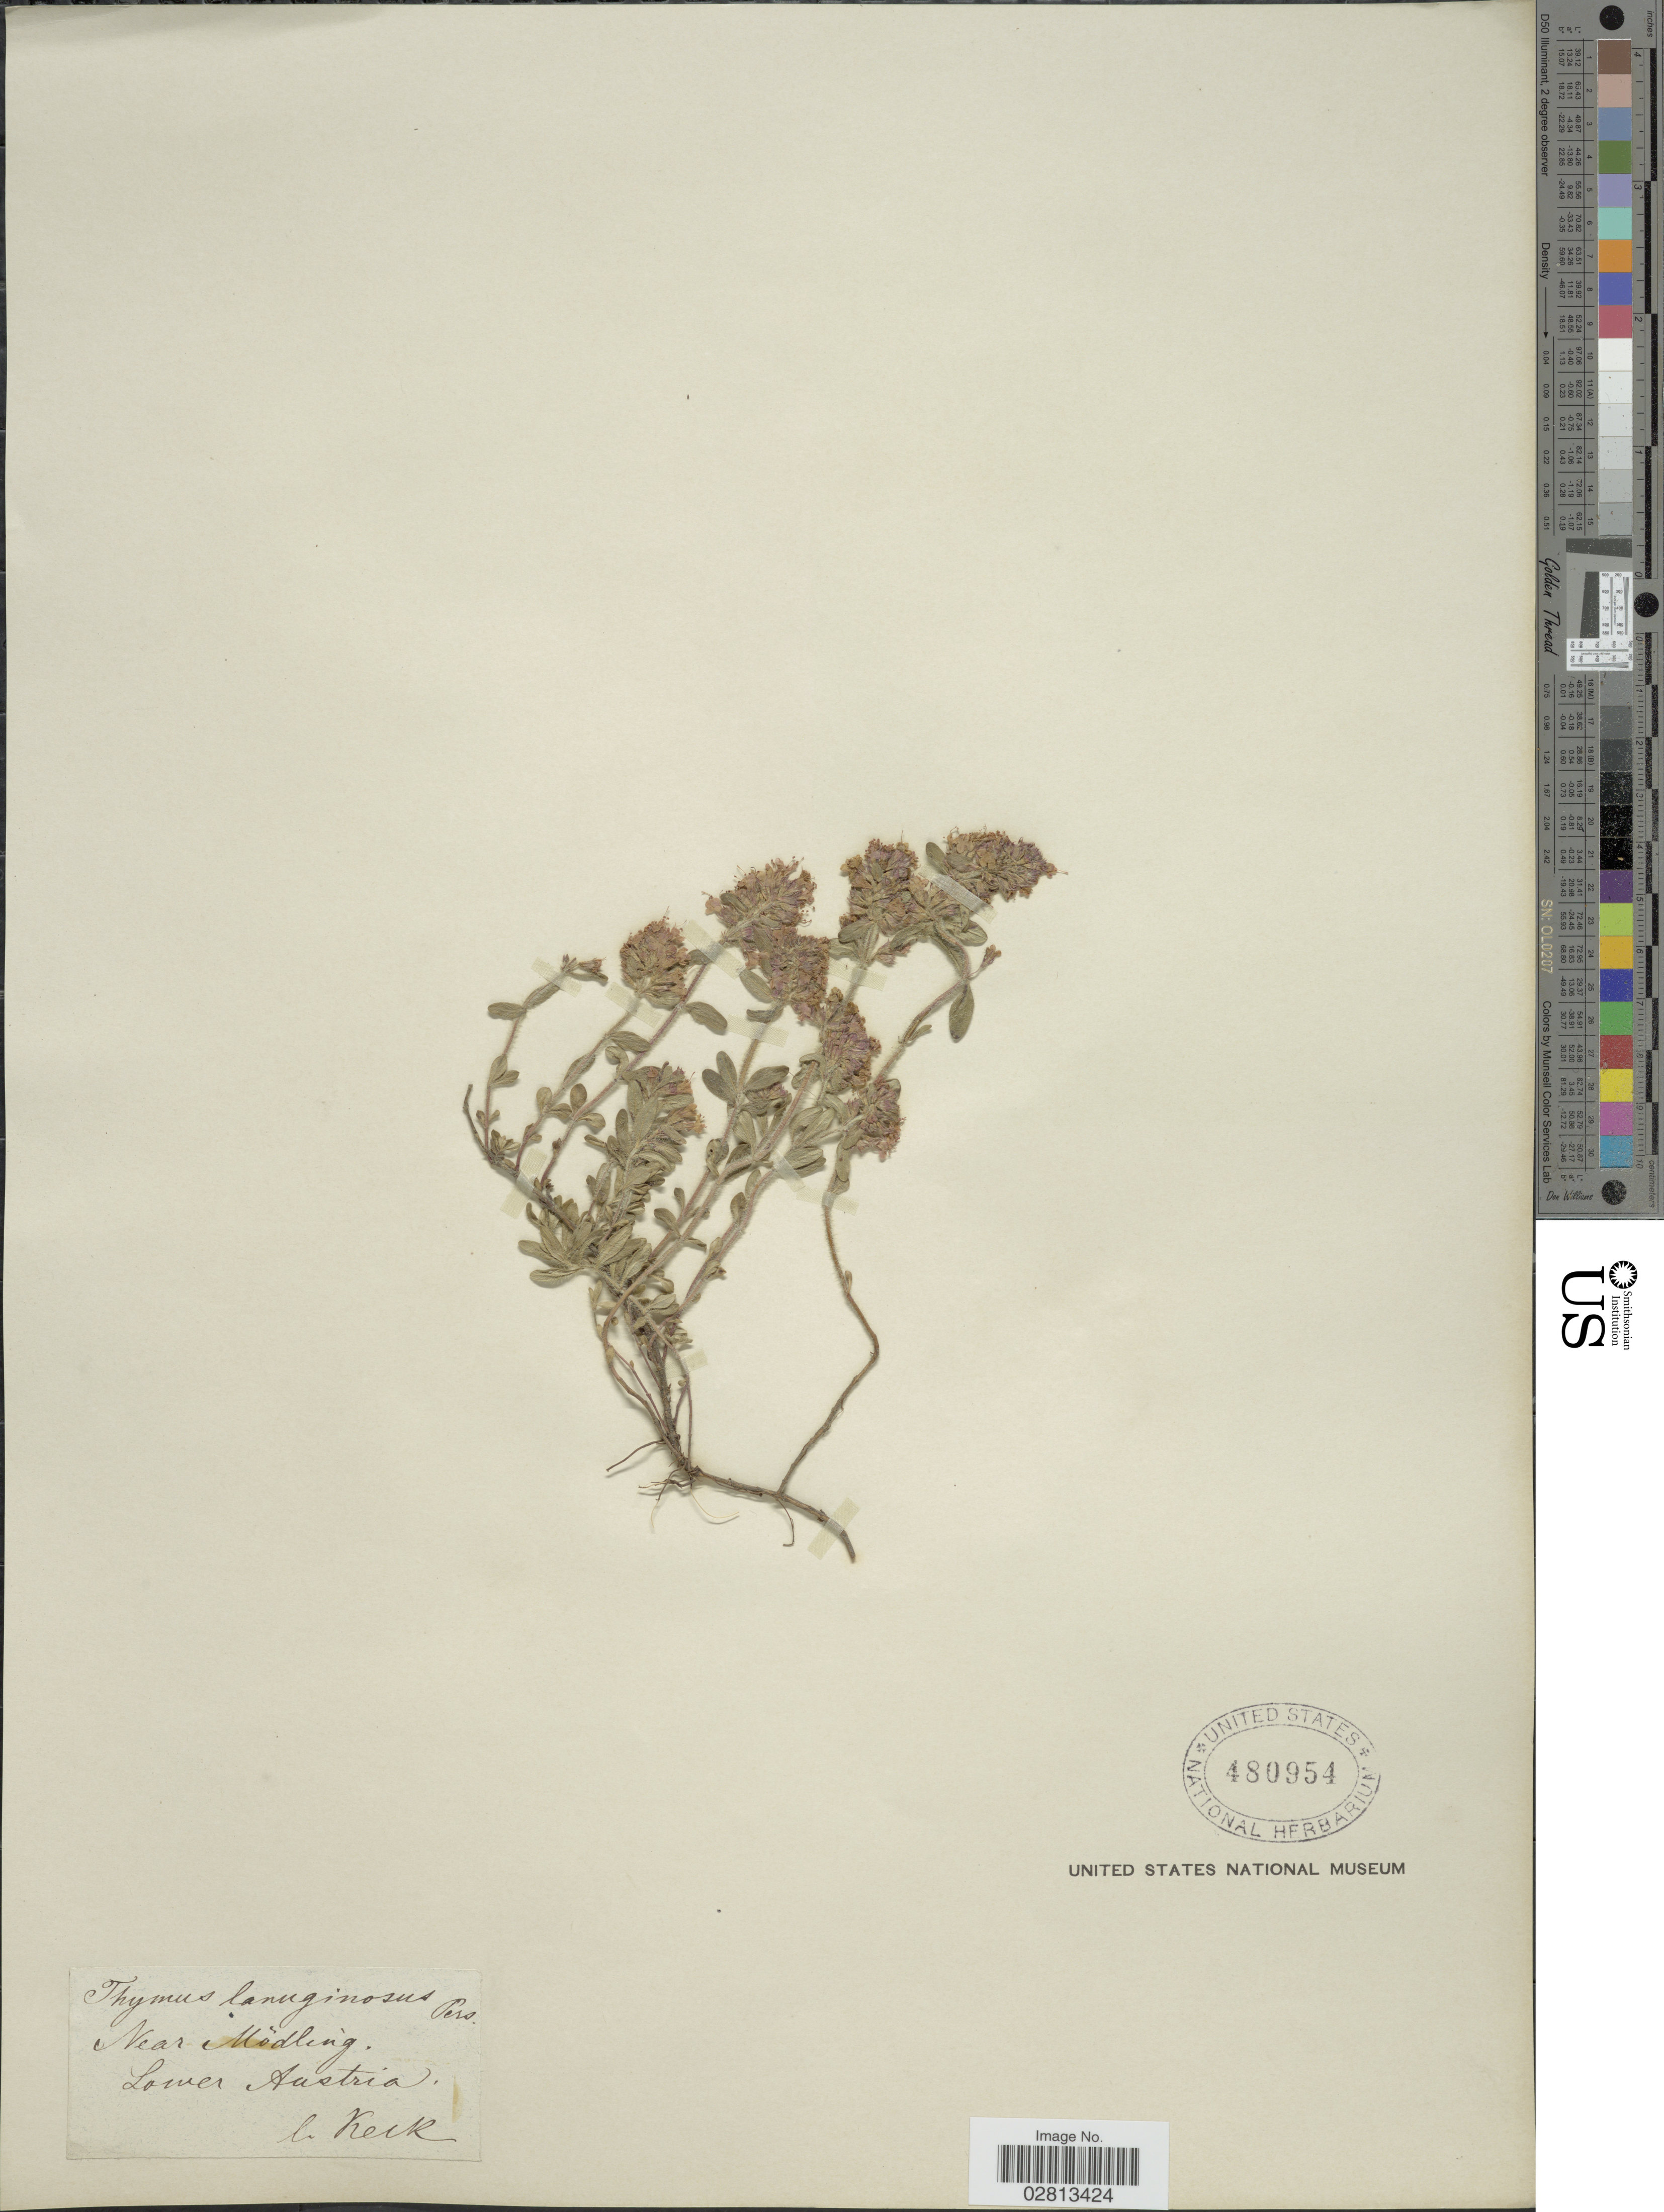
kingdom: Plantae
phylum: Tracheophyta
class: Magnoliopsida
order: Lamiales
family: Lamiaceae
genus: Thymus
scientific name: Thymus pulegioides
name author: L.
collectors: -- Keck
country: Austria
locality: Near Mödling. Lower Austria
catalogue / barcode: US 480954